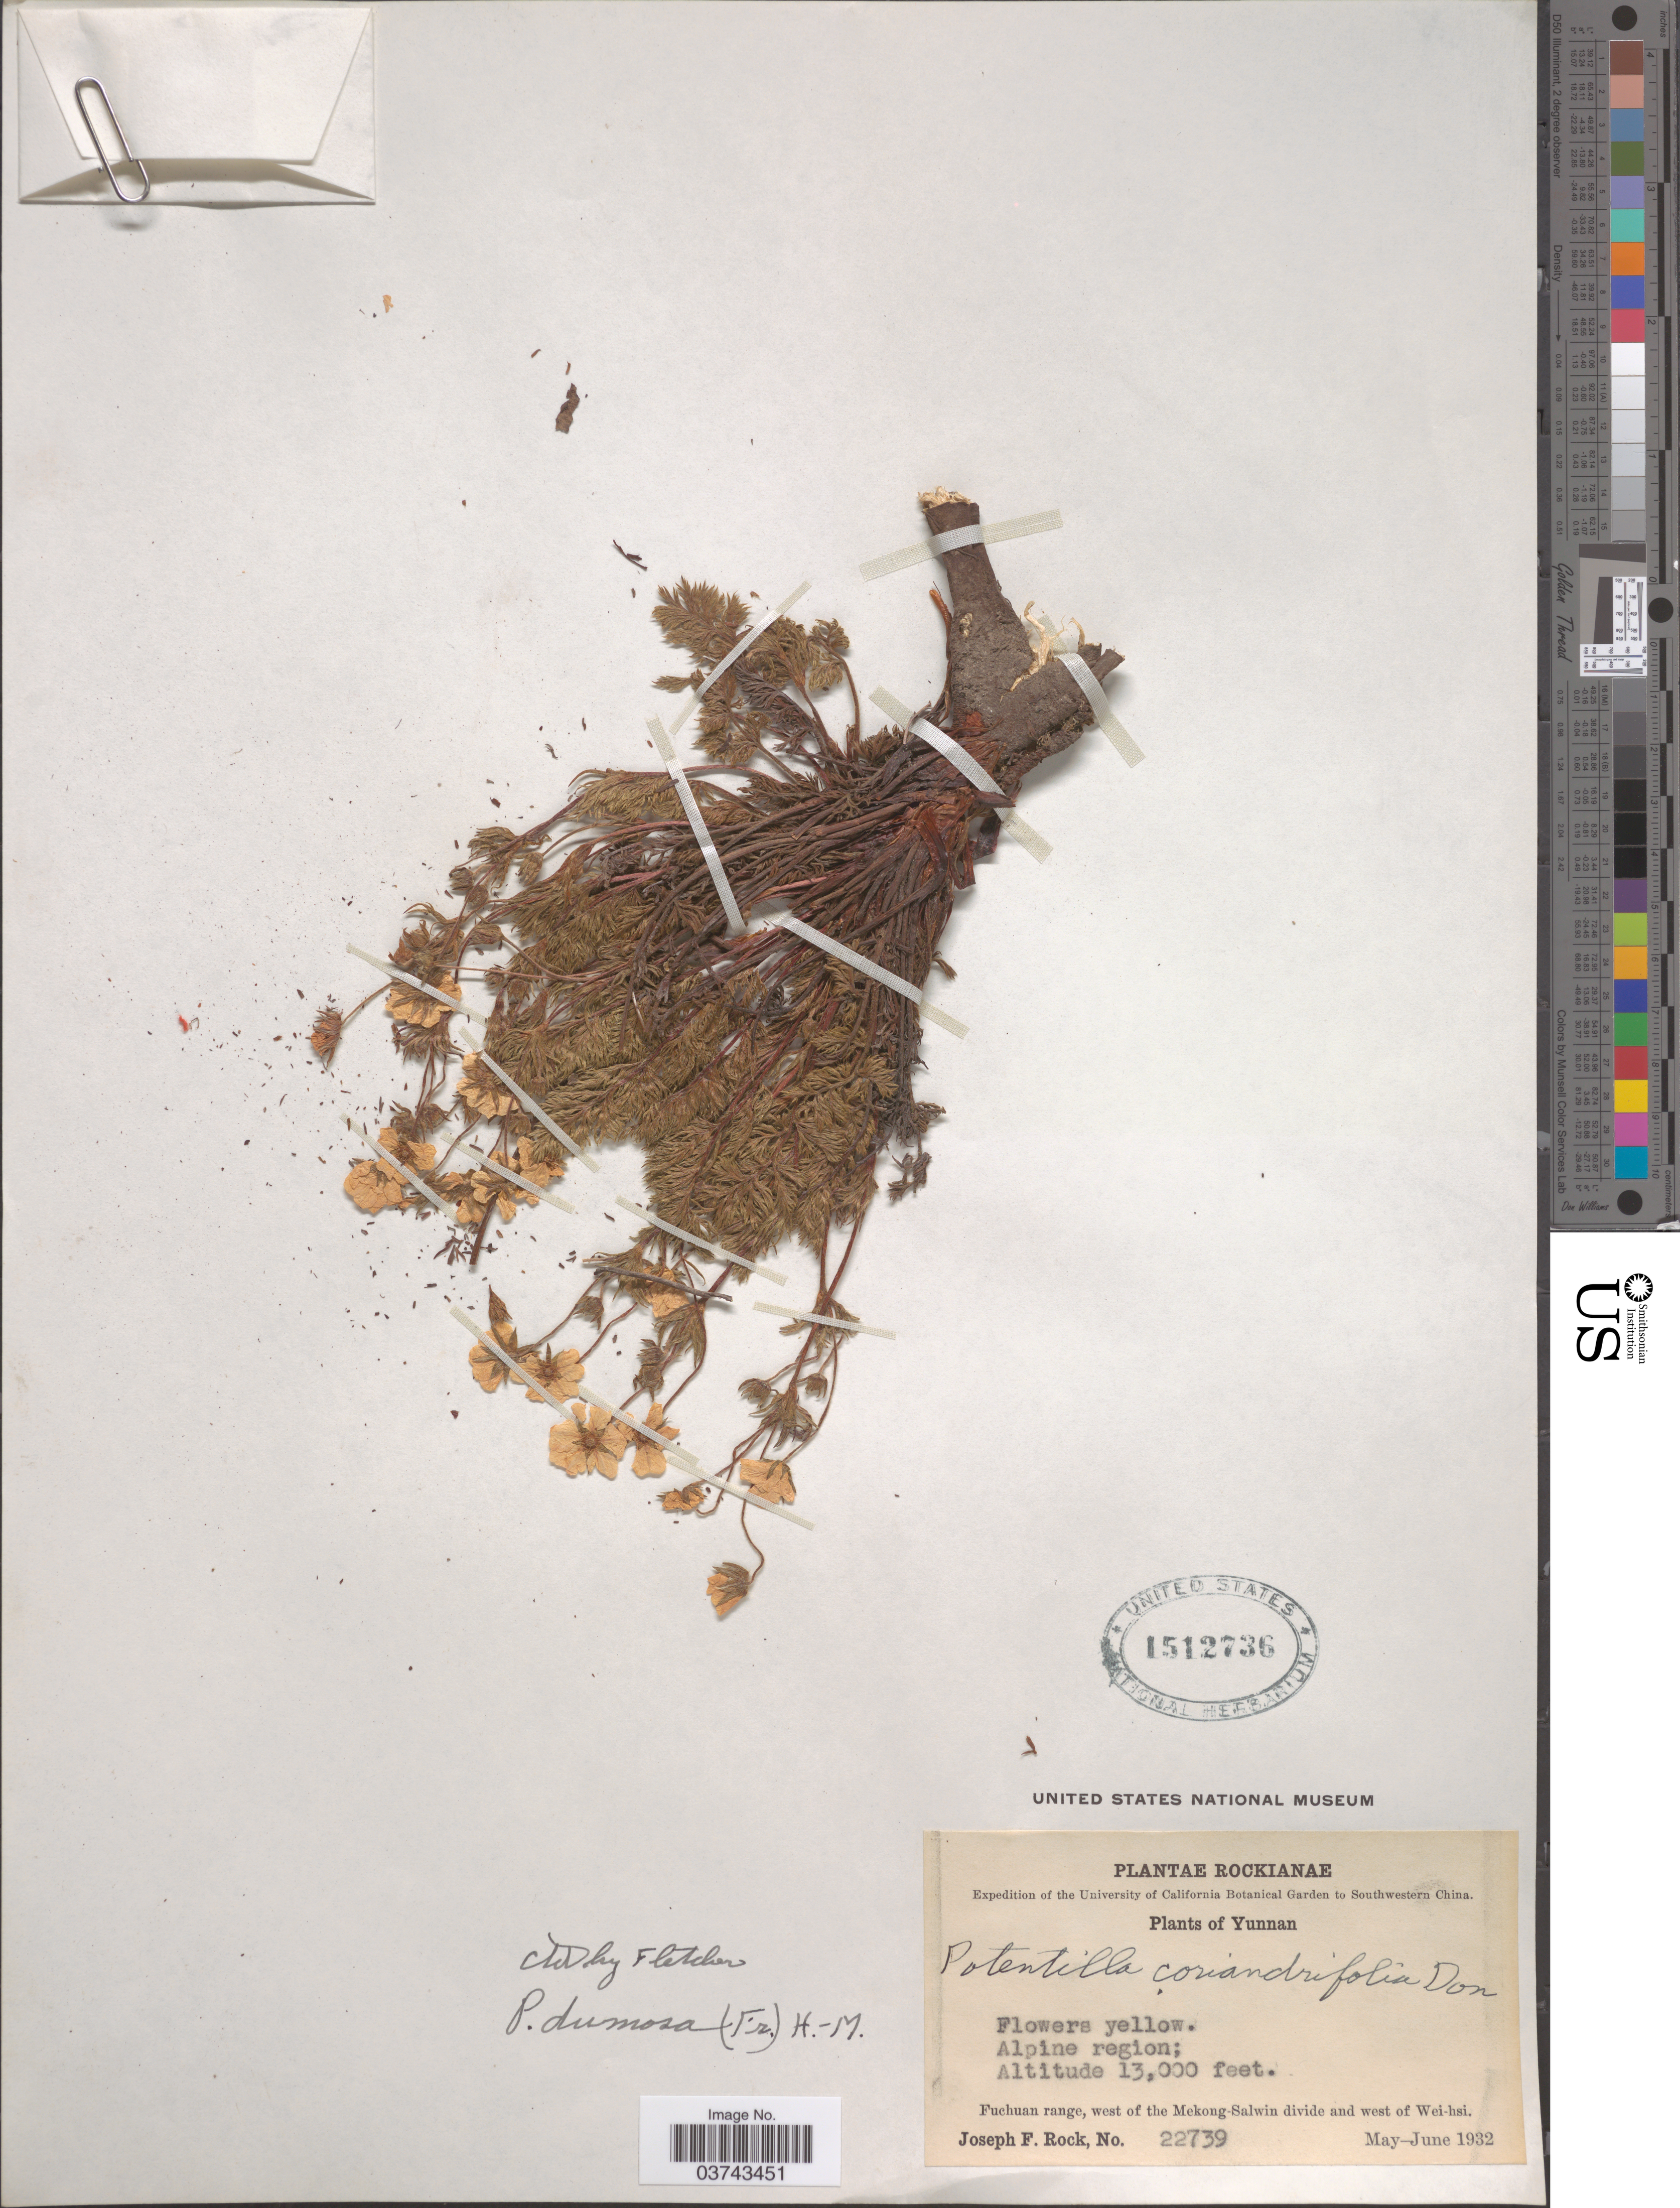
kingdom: Plantae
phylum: Tracheophyta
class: Magnoliopsida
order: Rosales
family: Rosaceae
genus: Potentilla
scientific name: Potentilla dumosa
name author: (Franch.) Hand.-Mazz.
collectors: J. F. Rock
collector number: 22739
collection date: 1932-05/1932-06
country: China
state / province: Yunnan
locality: Southwestern China. Fuchuan range, west of the Mekong-Salwin divide and west of Wei-hsi.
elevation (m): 3962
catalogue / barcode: US 1512736